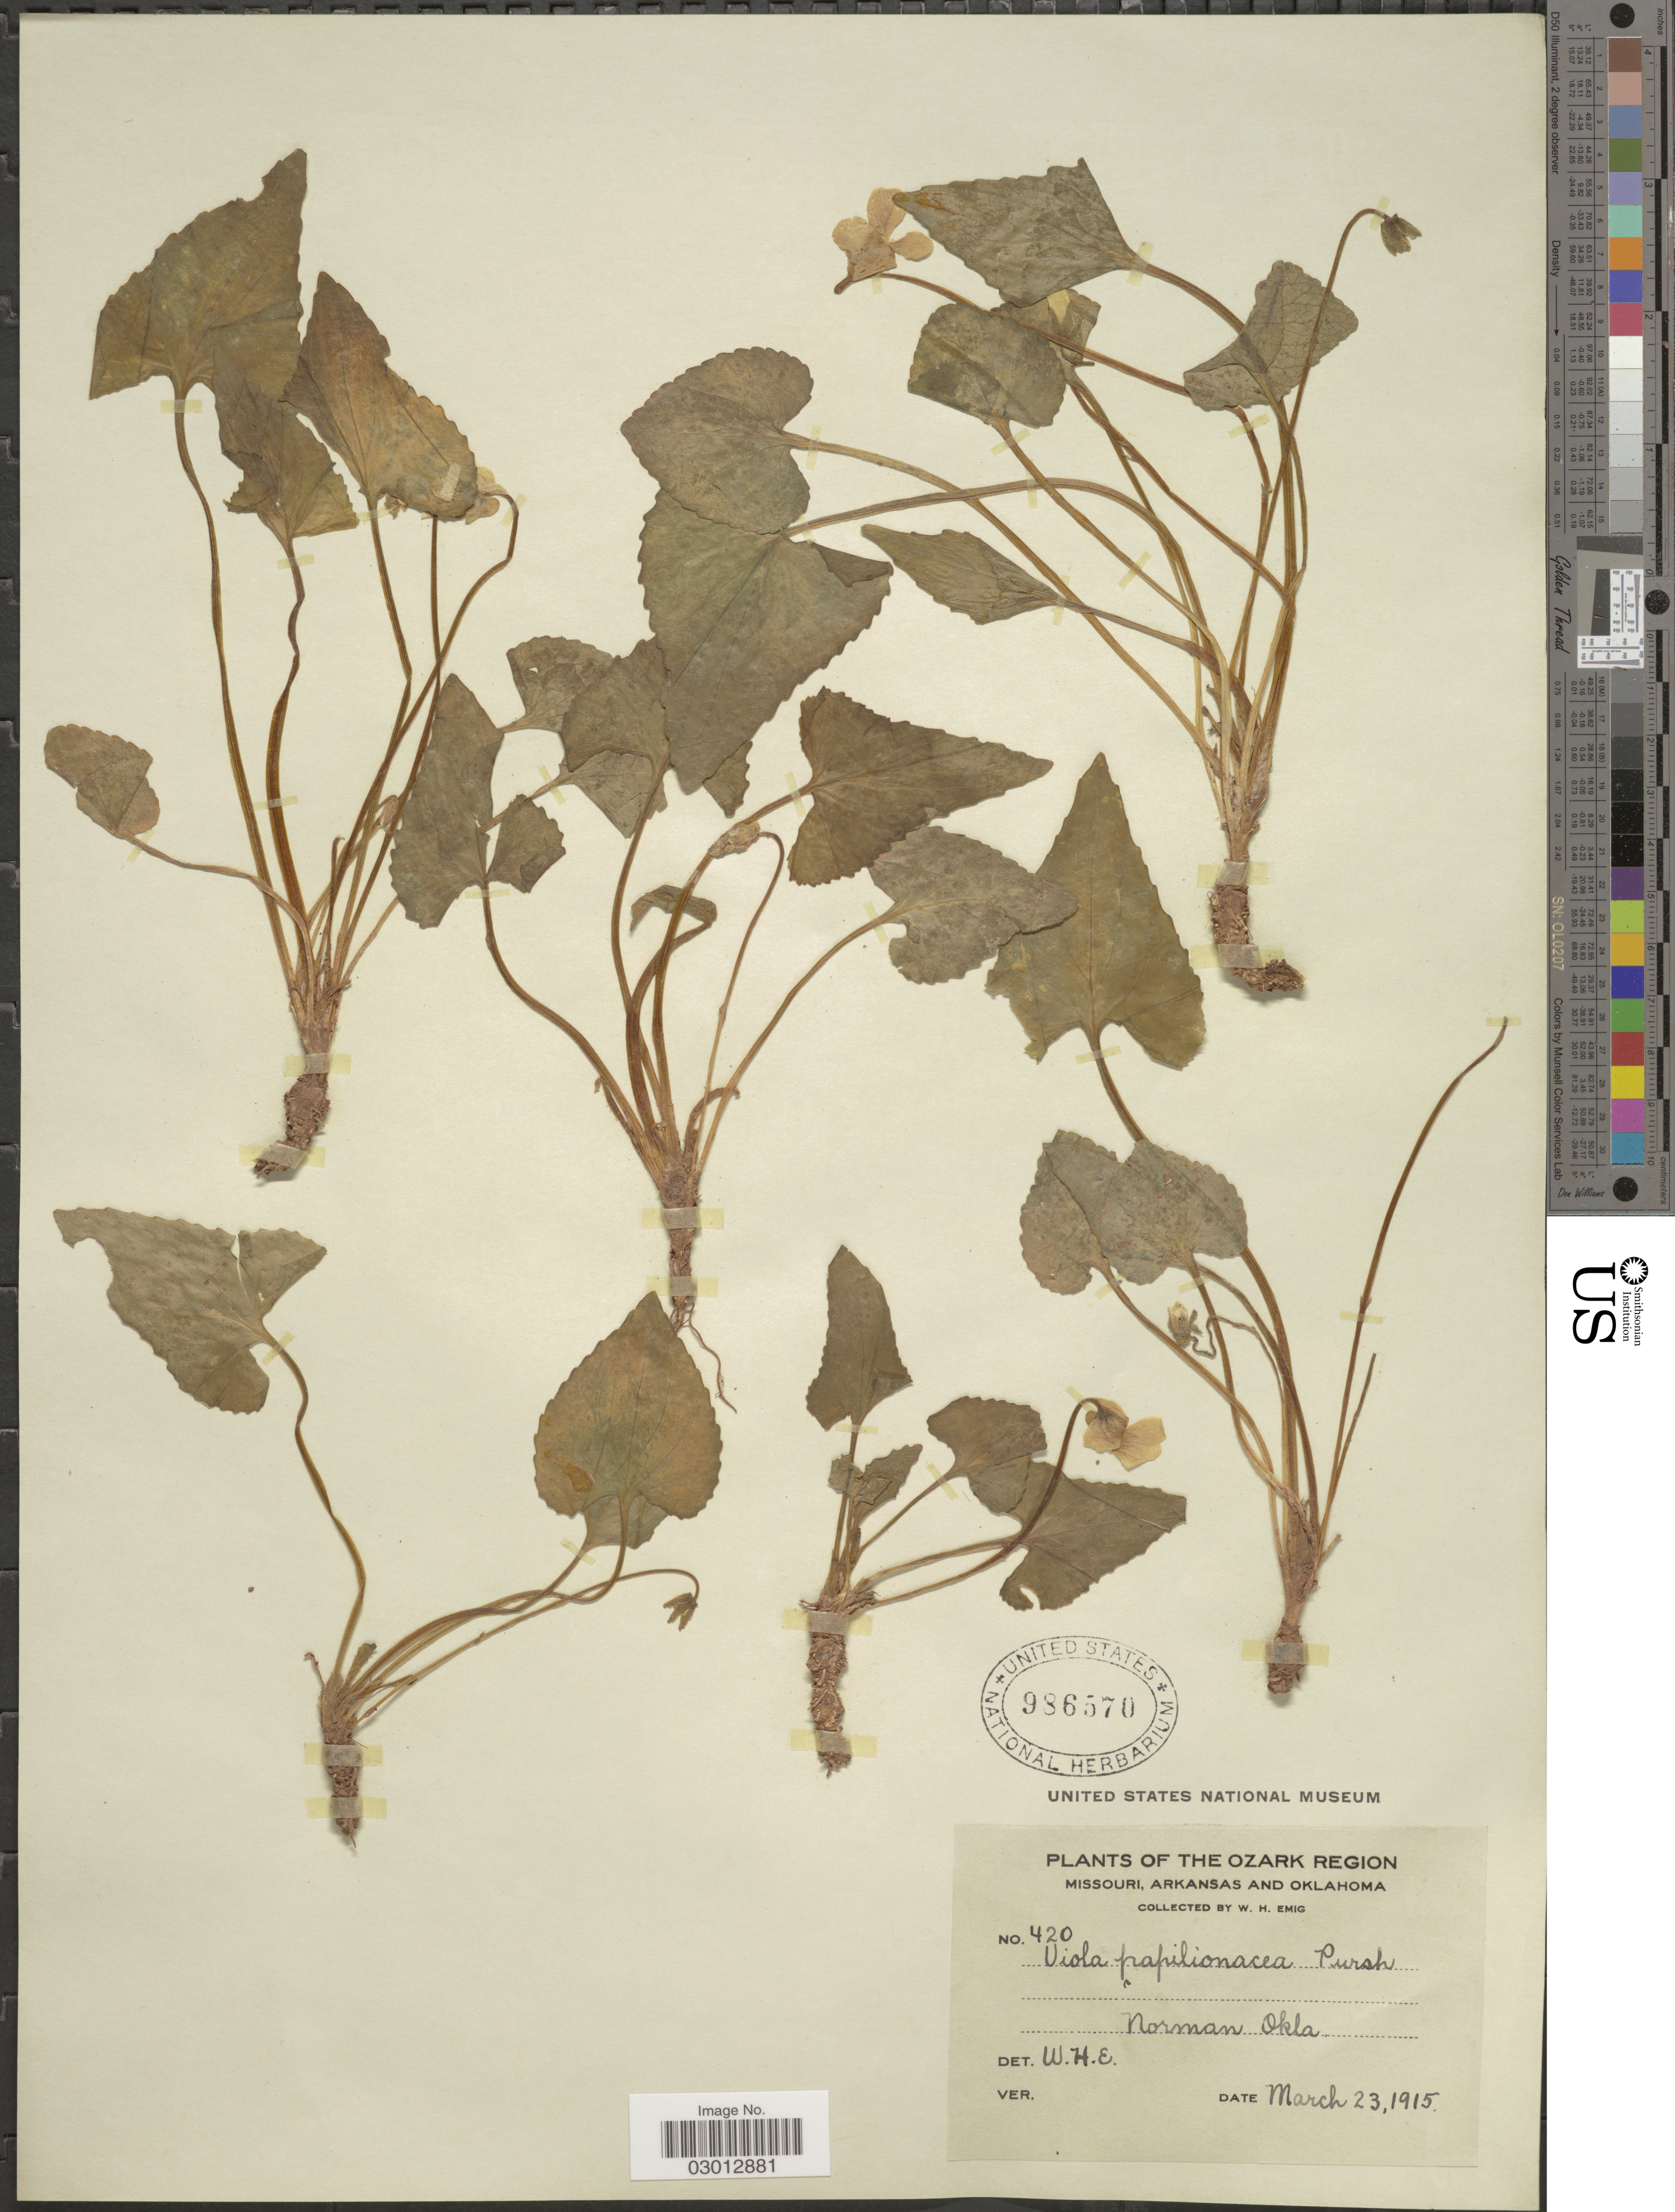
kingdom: Plantae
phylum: Tracheophyta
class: Magnoliopsida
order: Malpighiales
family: Violaceae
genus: Viola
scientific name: Viola papilionacea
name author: Pursh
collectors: W. H. Emig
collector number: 420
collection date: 1915-03-23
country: United States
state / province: Oklahoma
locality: Ozark Region. Norman Okla.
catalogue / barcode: US 986570